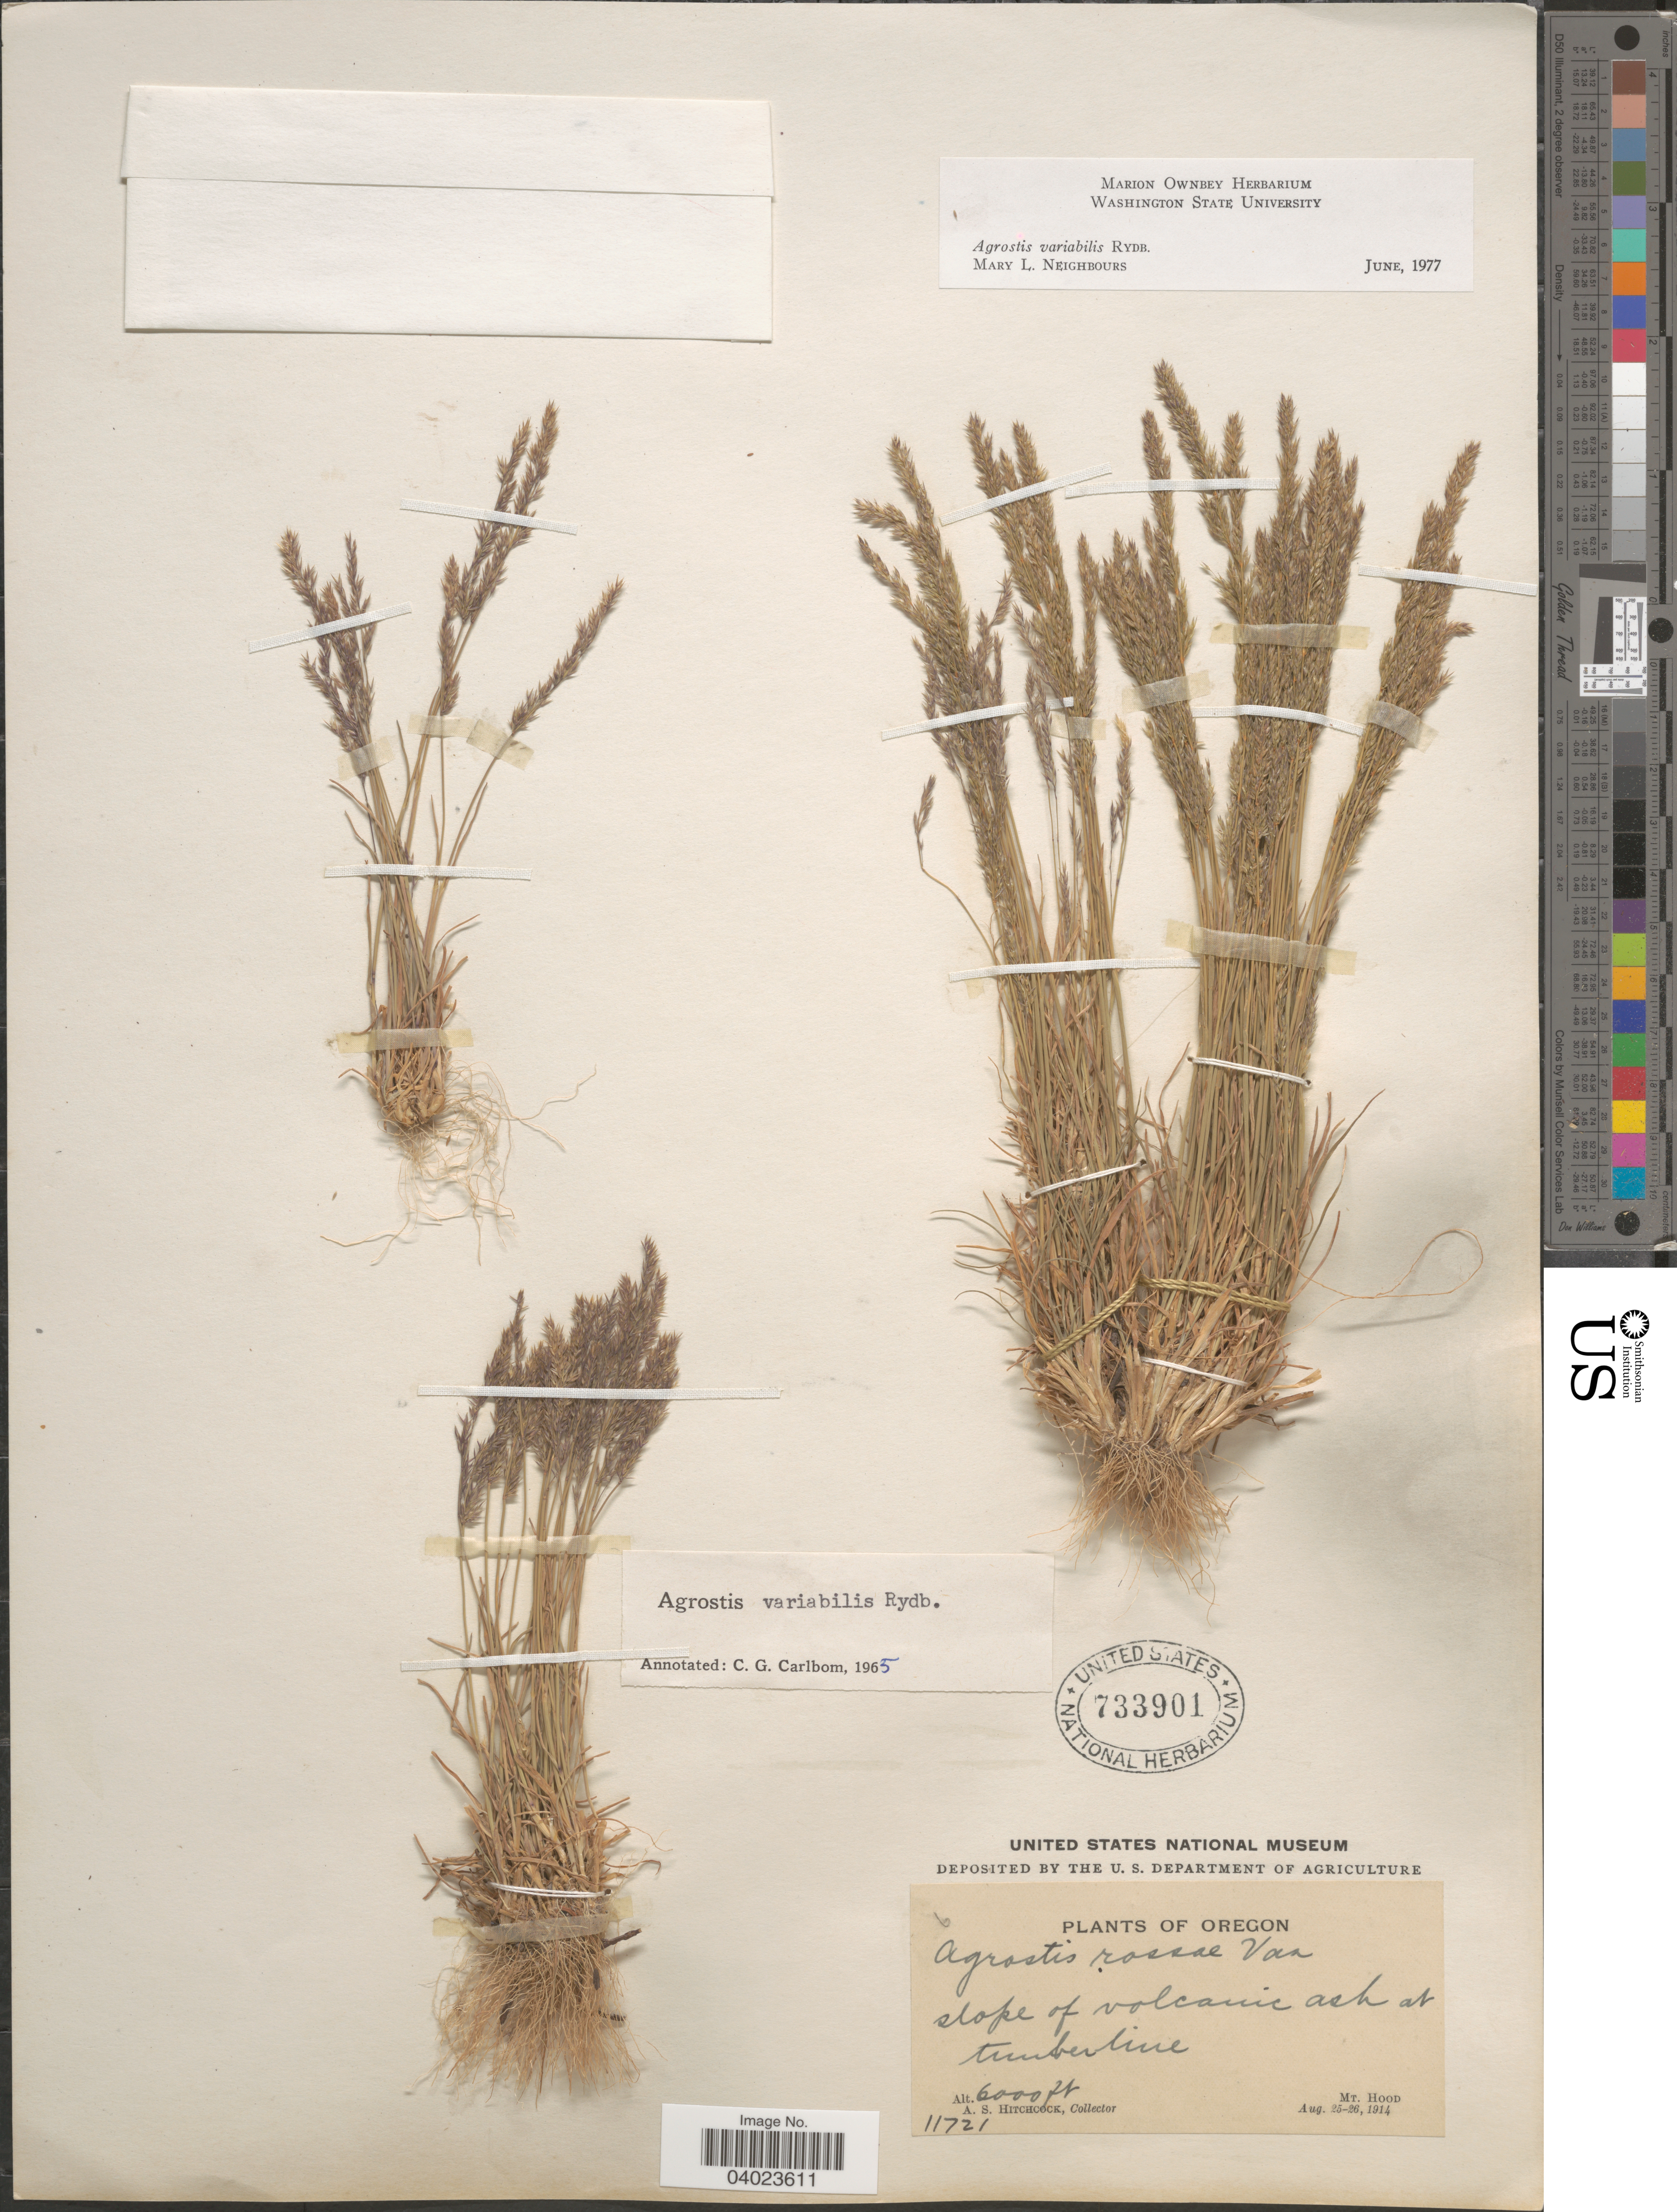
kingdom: Plantae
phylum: Tracheophyta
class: Liliopsida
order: Poales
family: Poaceae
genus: Agrostis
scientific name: Agrostis variabilis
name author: Rydb.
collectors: A. S. Hitchcock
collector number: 11721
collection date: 1914-08-25/1914-08-26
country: United States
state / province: Oregon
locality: Slope of volcanic ash at tumberline. Mt. Hood.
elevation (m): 1829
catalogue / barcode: US 733901